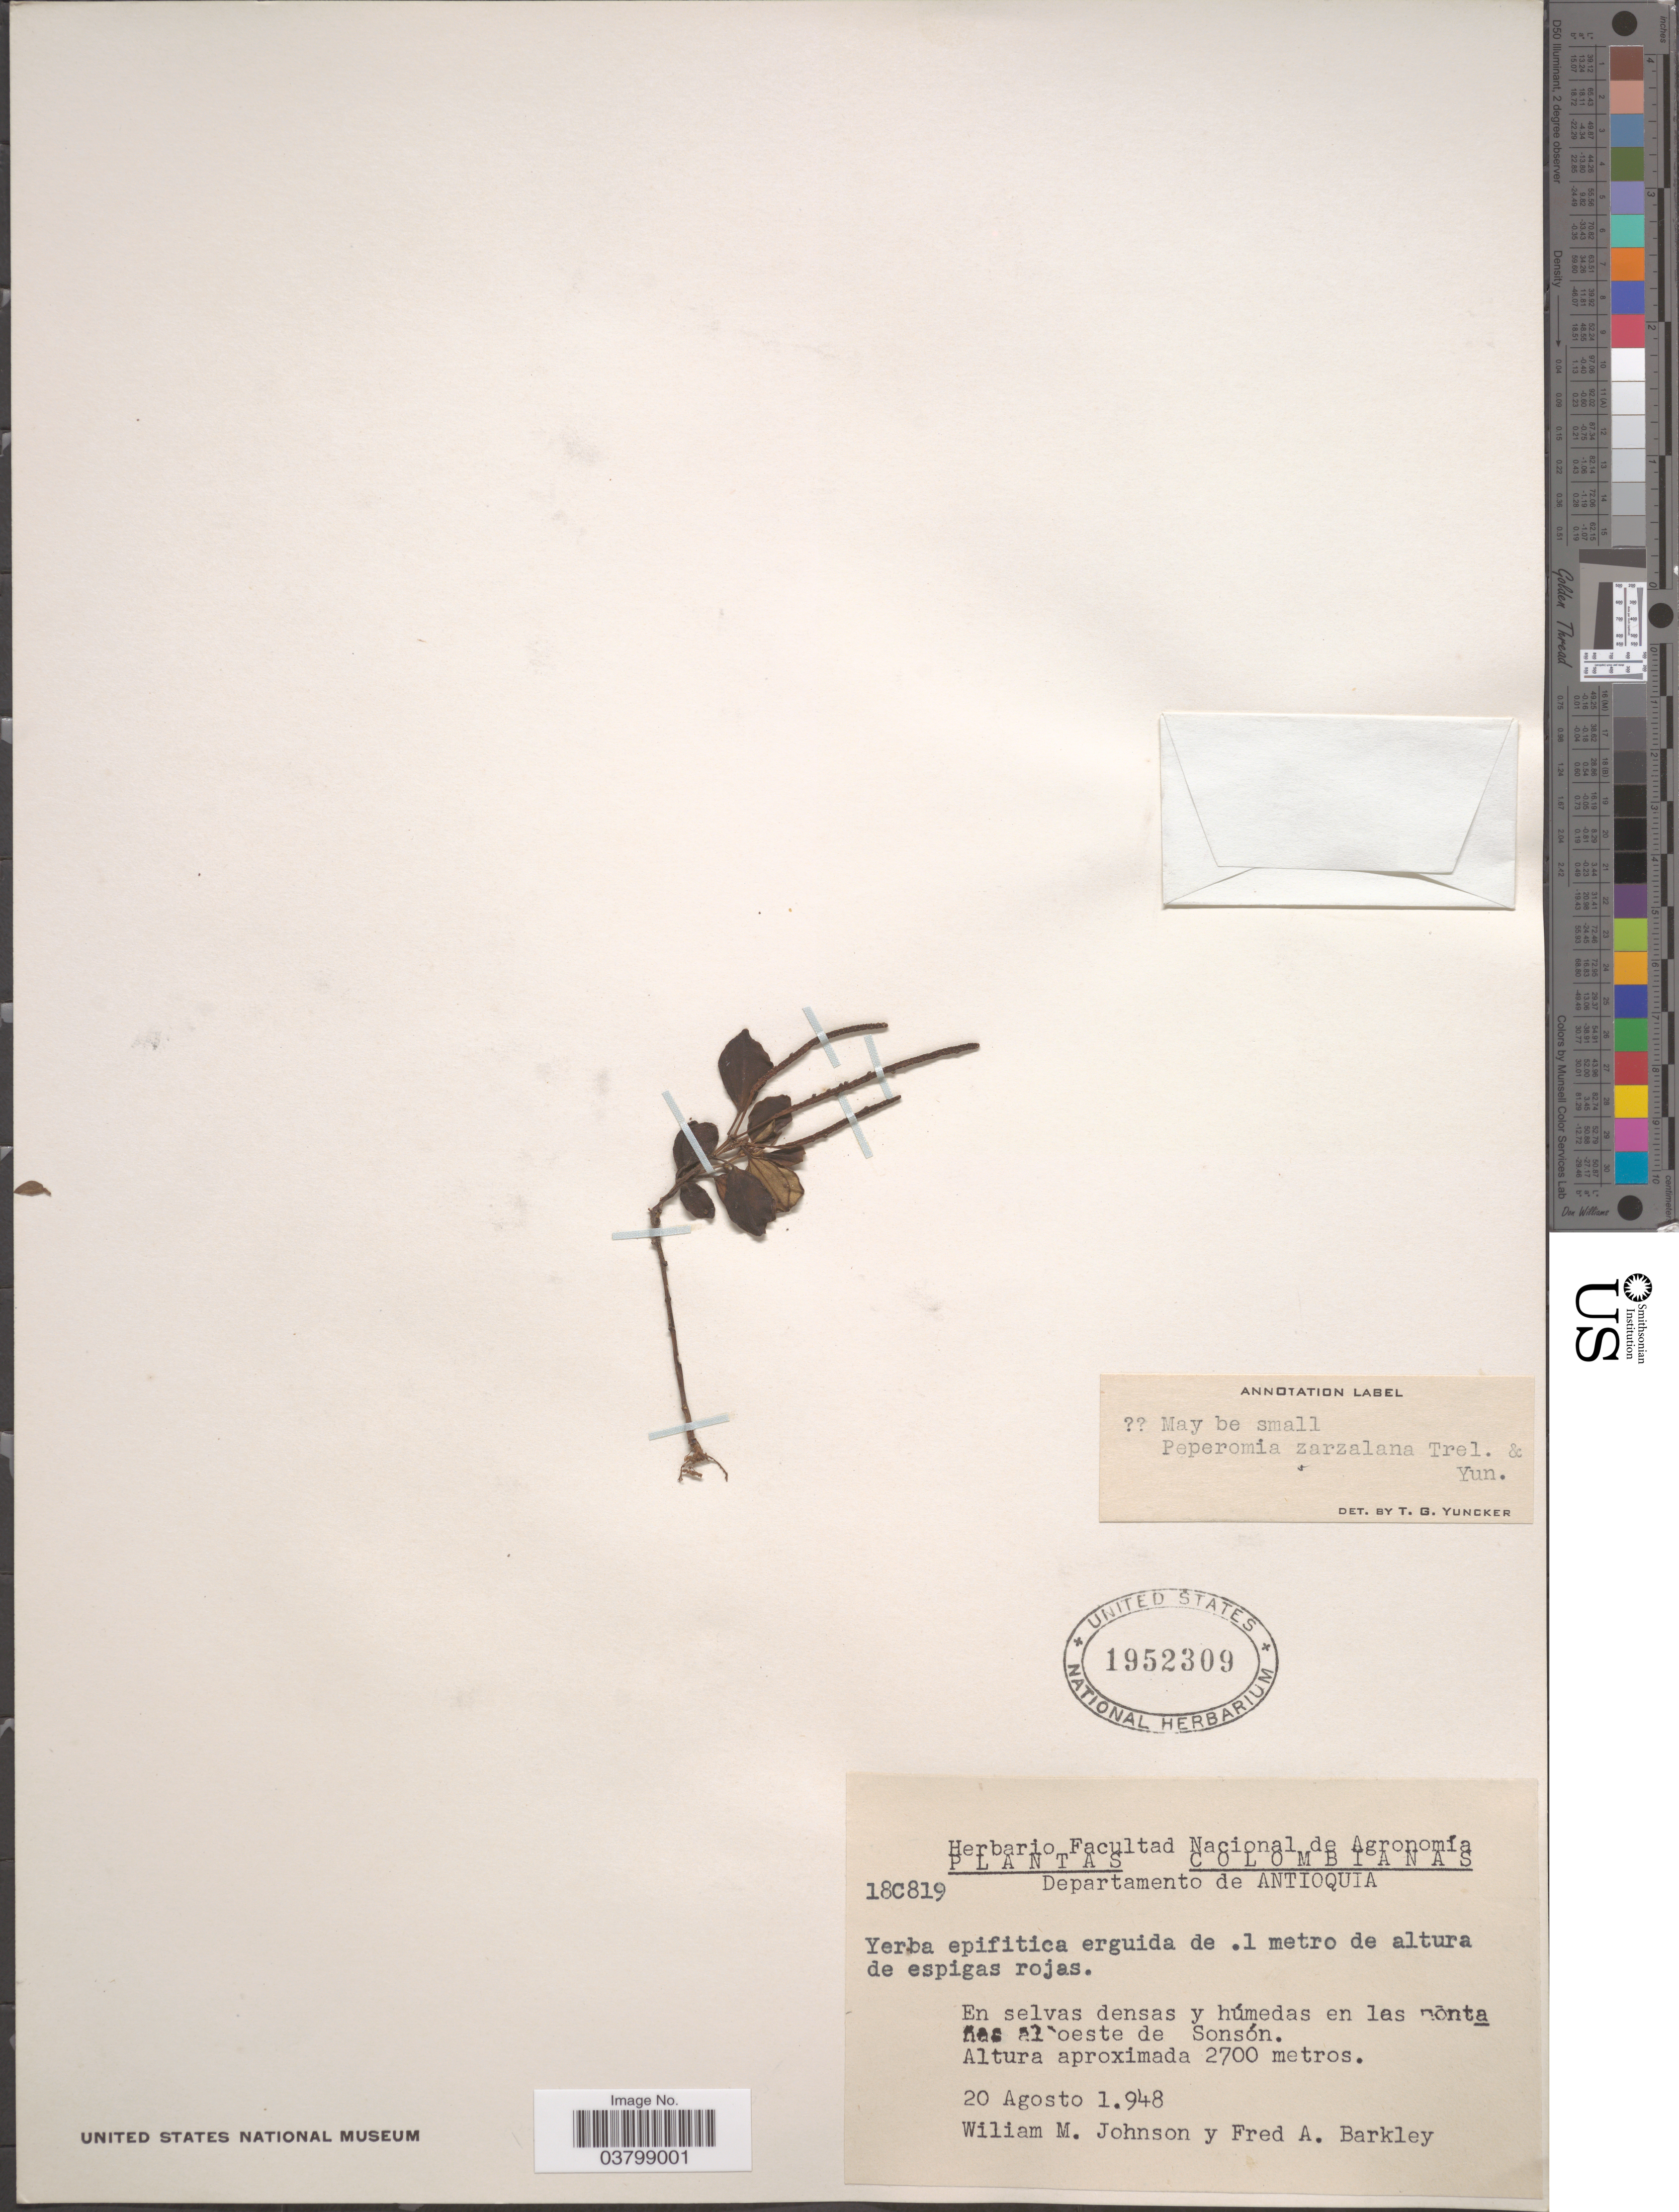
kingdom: Plantae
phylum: Tracheophyta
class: Magnoliopsida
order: Piperales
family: Piperaceae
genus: Peperomia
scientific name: Peperomia zarzalana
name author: Trel. & Yunck.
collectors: W. M. Johnson & F. A. Barkley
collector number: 18C819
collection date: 1948-08-20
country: Colombia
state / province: Antioquia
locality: Departamento de Antioquia. En selvas densas y húmedos en las montanas al oeste de Sonsón.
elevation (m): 2700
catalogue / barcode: US 1952309